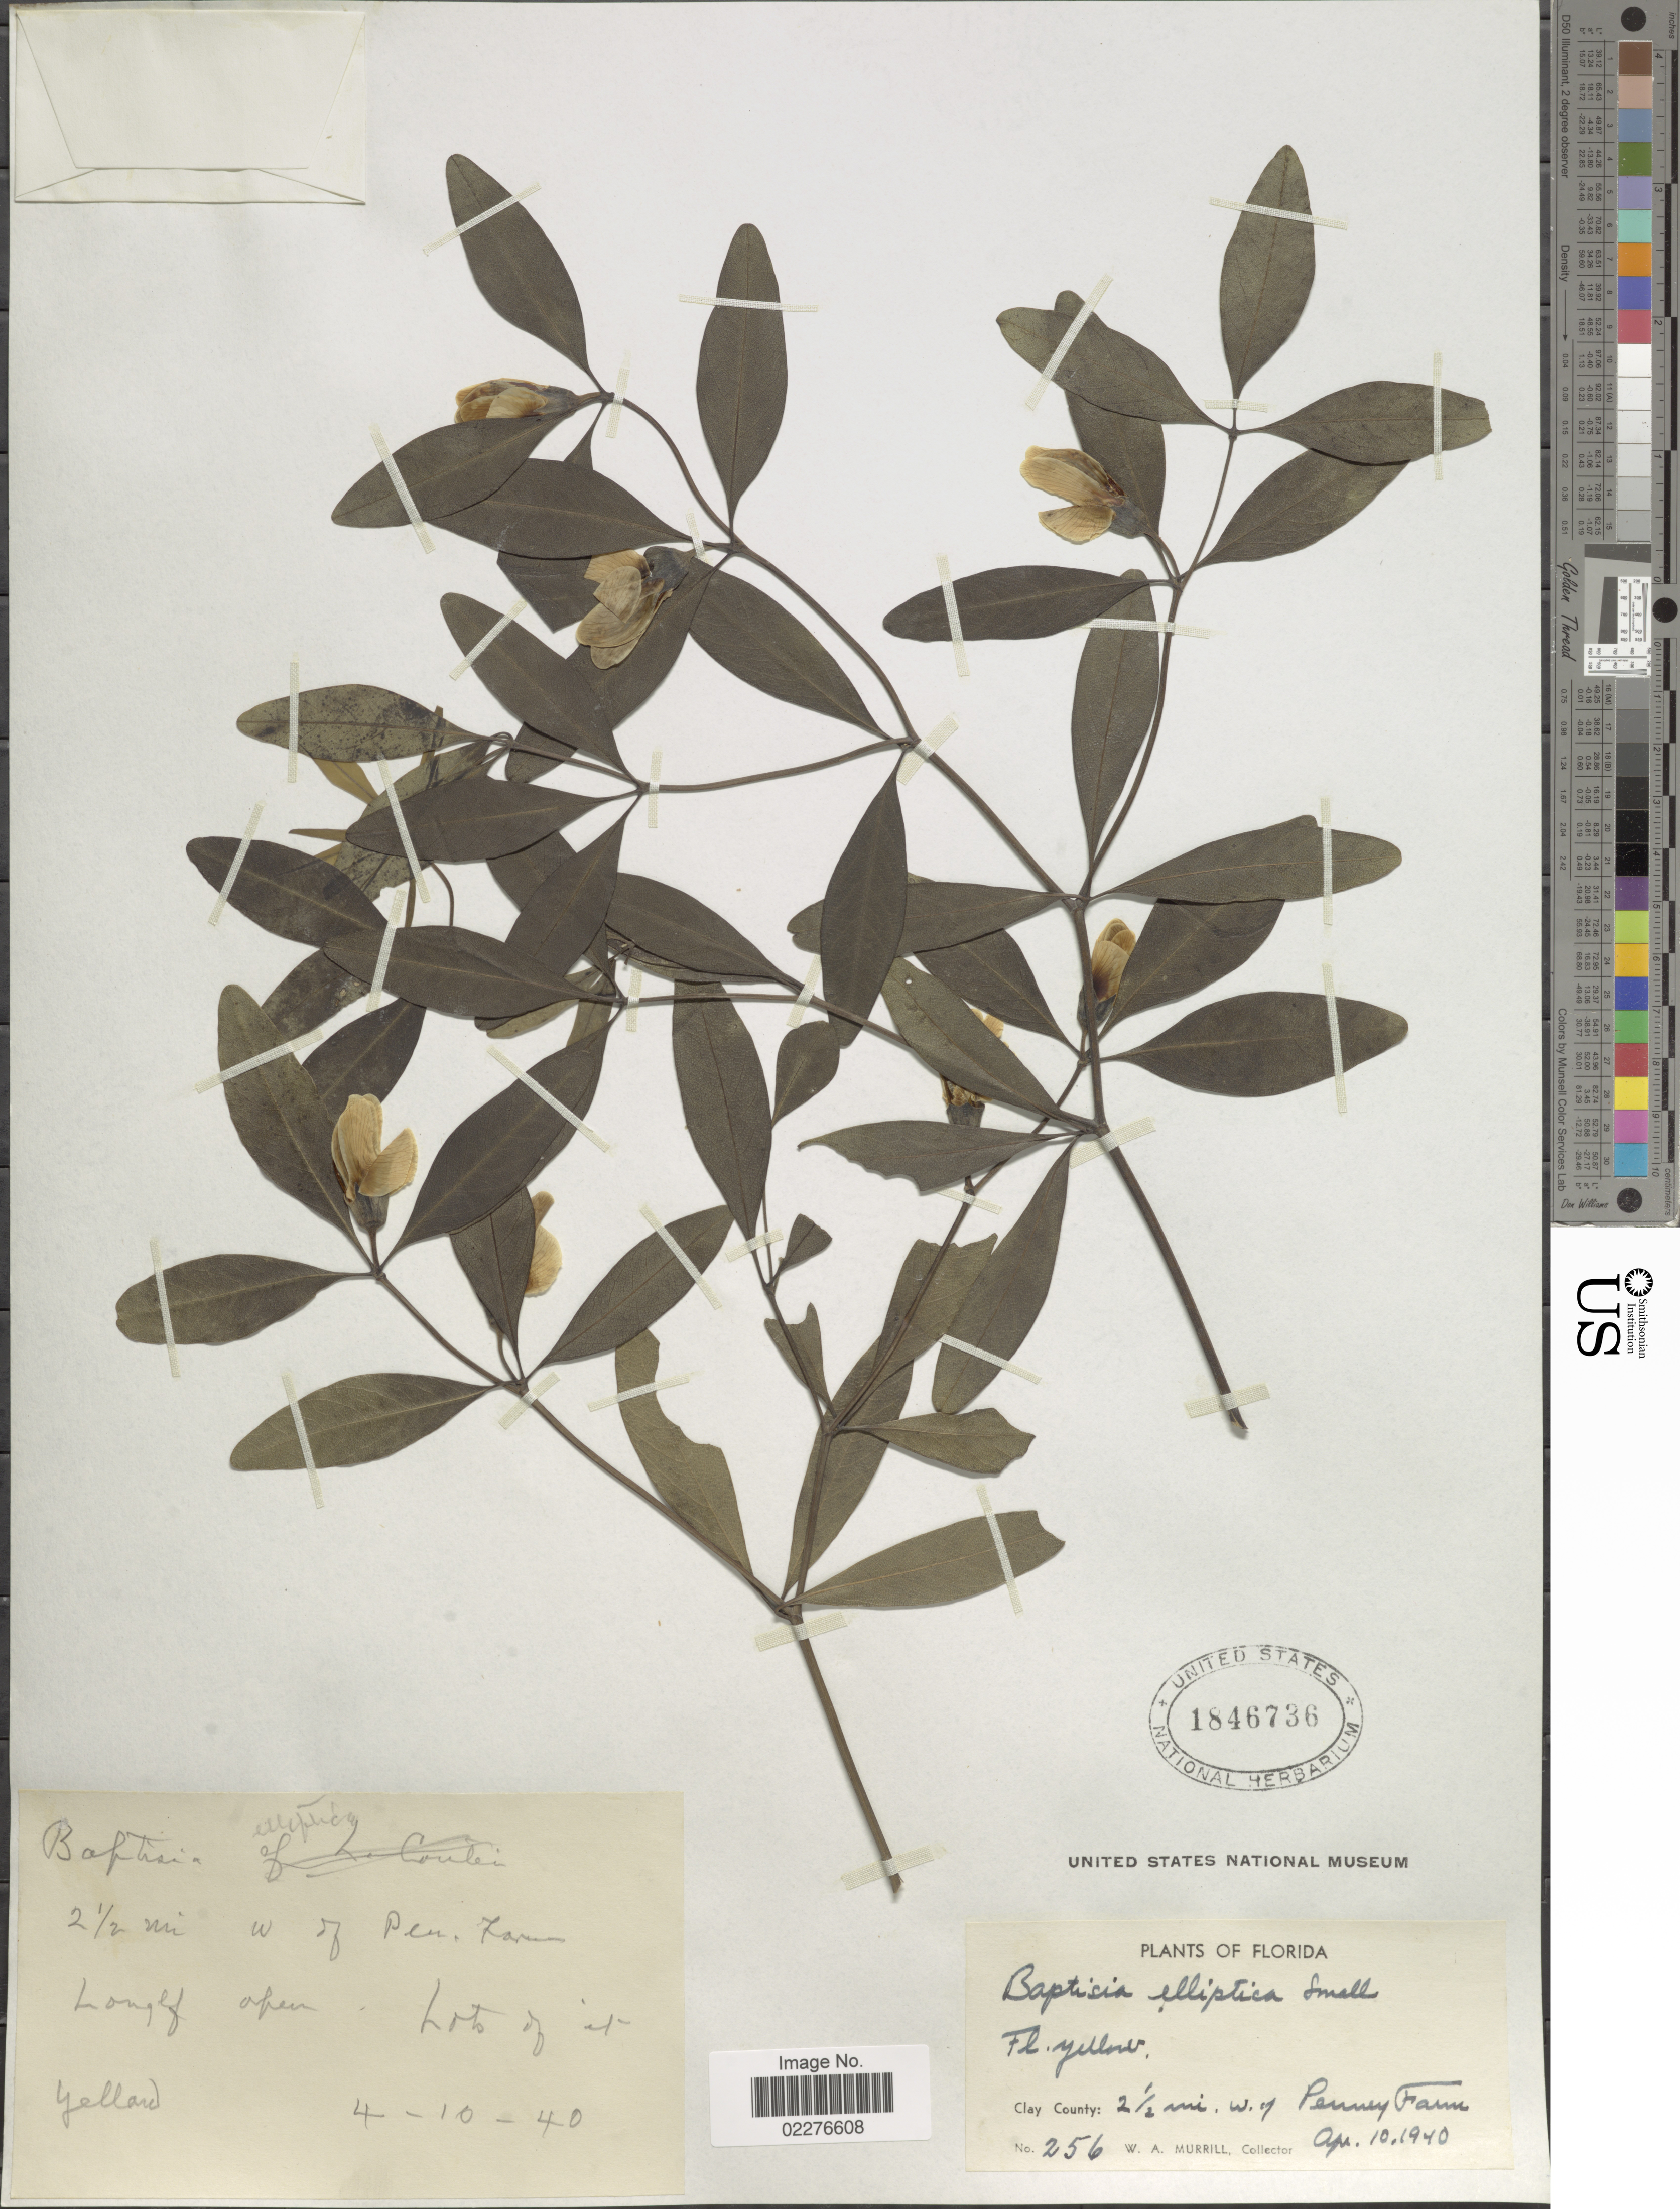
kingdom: Plantae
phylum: Tracheophyta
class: Magnoliopsida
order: Fabales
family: Fabaceae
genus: Baptisia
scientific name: Baptisia fragilis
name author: Larisey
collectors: W. A. Murrill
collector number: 256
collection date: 1940-04-10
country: United States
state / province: Florida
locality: Clay County: 2½ mi W of Penny Farm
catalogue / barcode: US 1846736